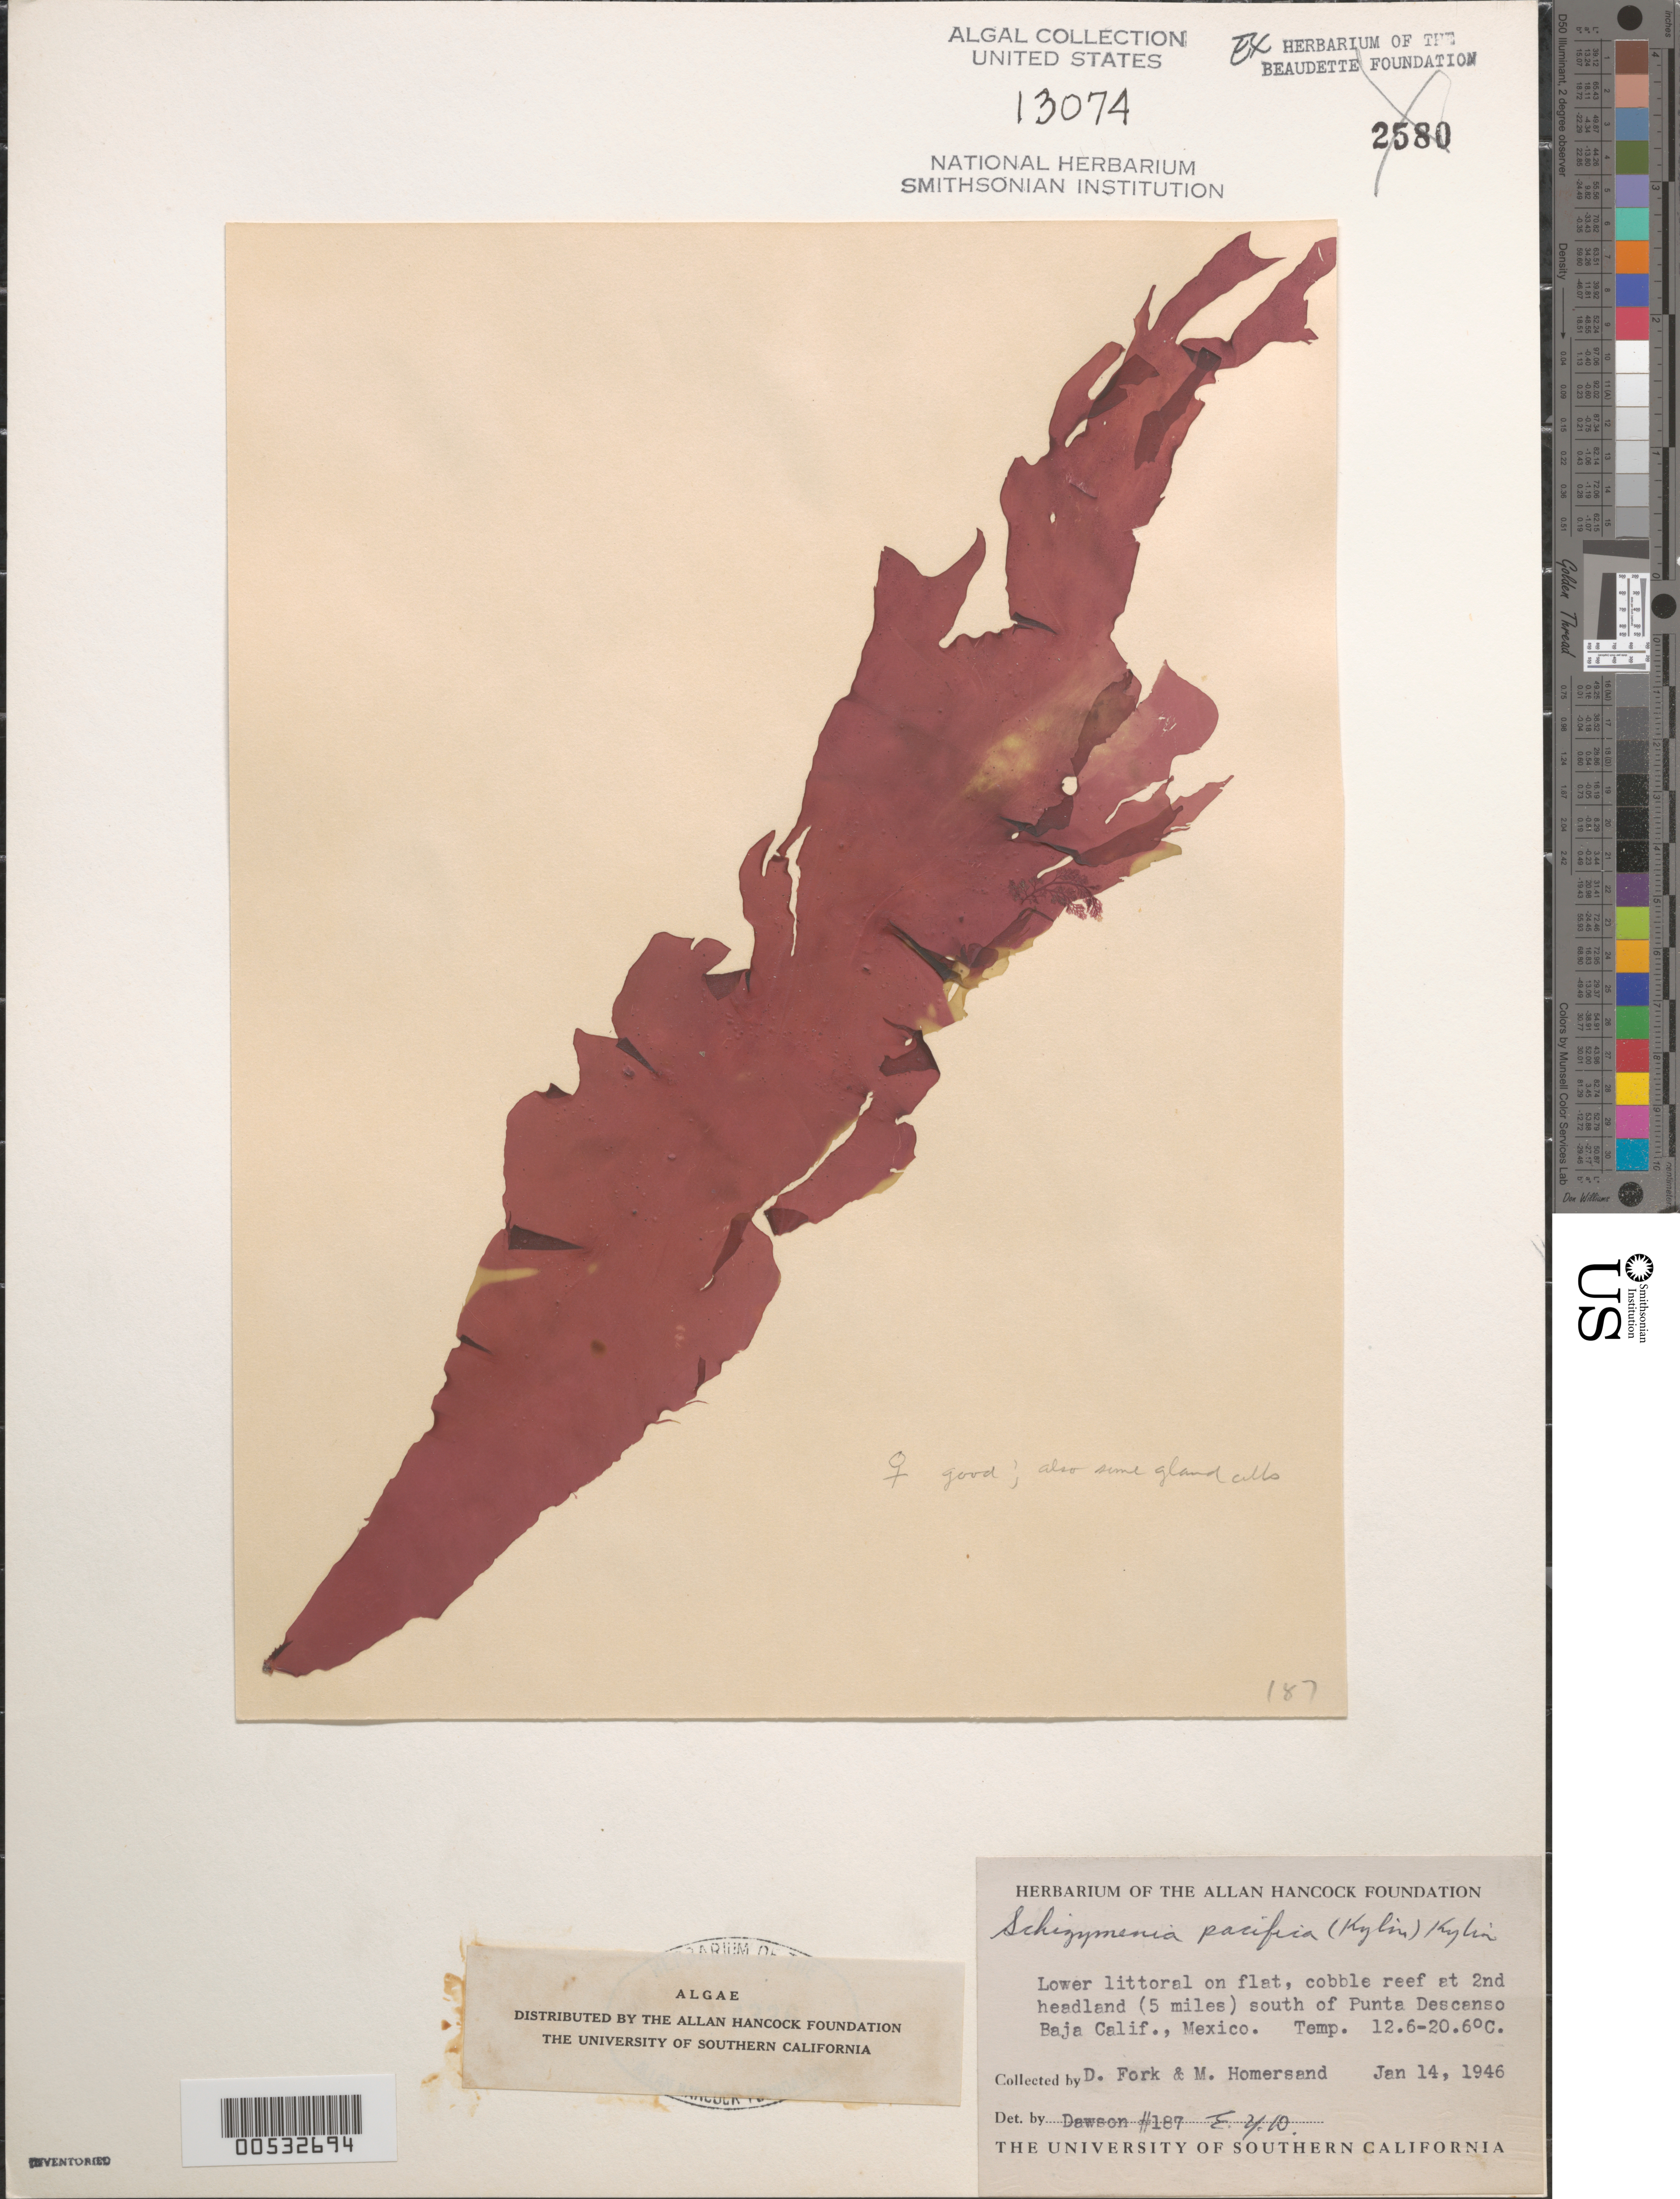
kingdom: Plantae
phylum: Rhodophyta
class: Florideophyceae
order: Nemastomatales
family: Schizymeniaceae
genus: Schizymenia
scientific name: Schizymenia pacifica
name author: (Kylin) Kylin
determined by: Dawson, E. Y.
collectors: D. Fork & M. H. Hommersand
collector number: EYD 187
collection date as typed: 14 Jan 1946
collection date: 1946-01-14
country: Mexico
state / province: Baja California Norte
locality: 2nd headland (5 miles) south of Punta Descanso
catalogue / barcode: US 13074